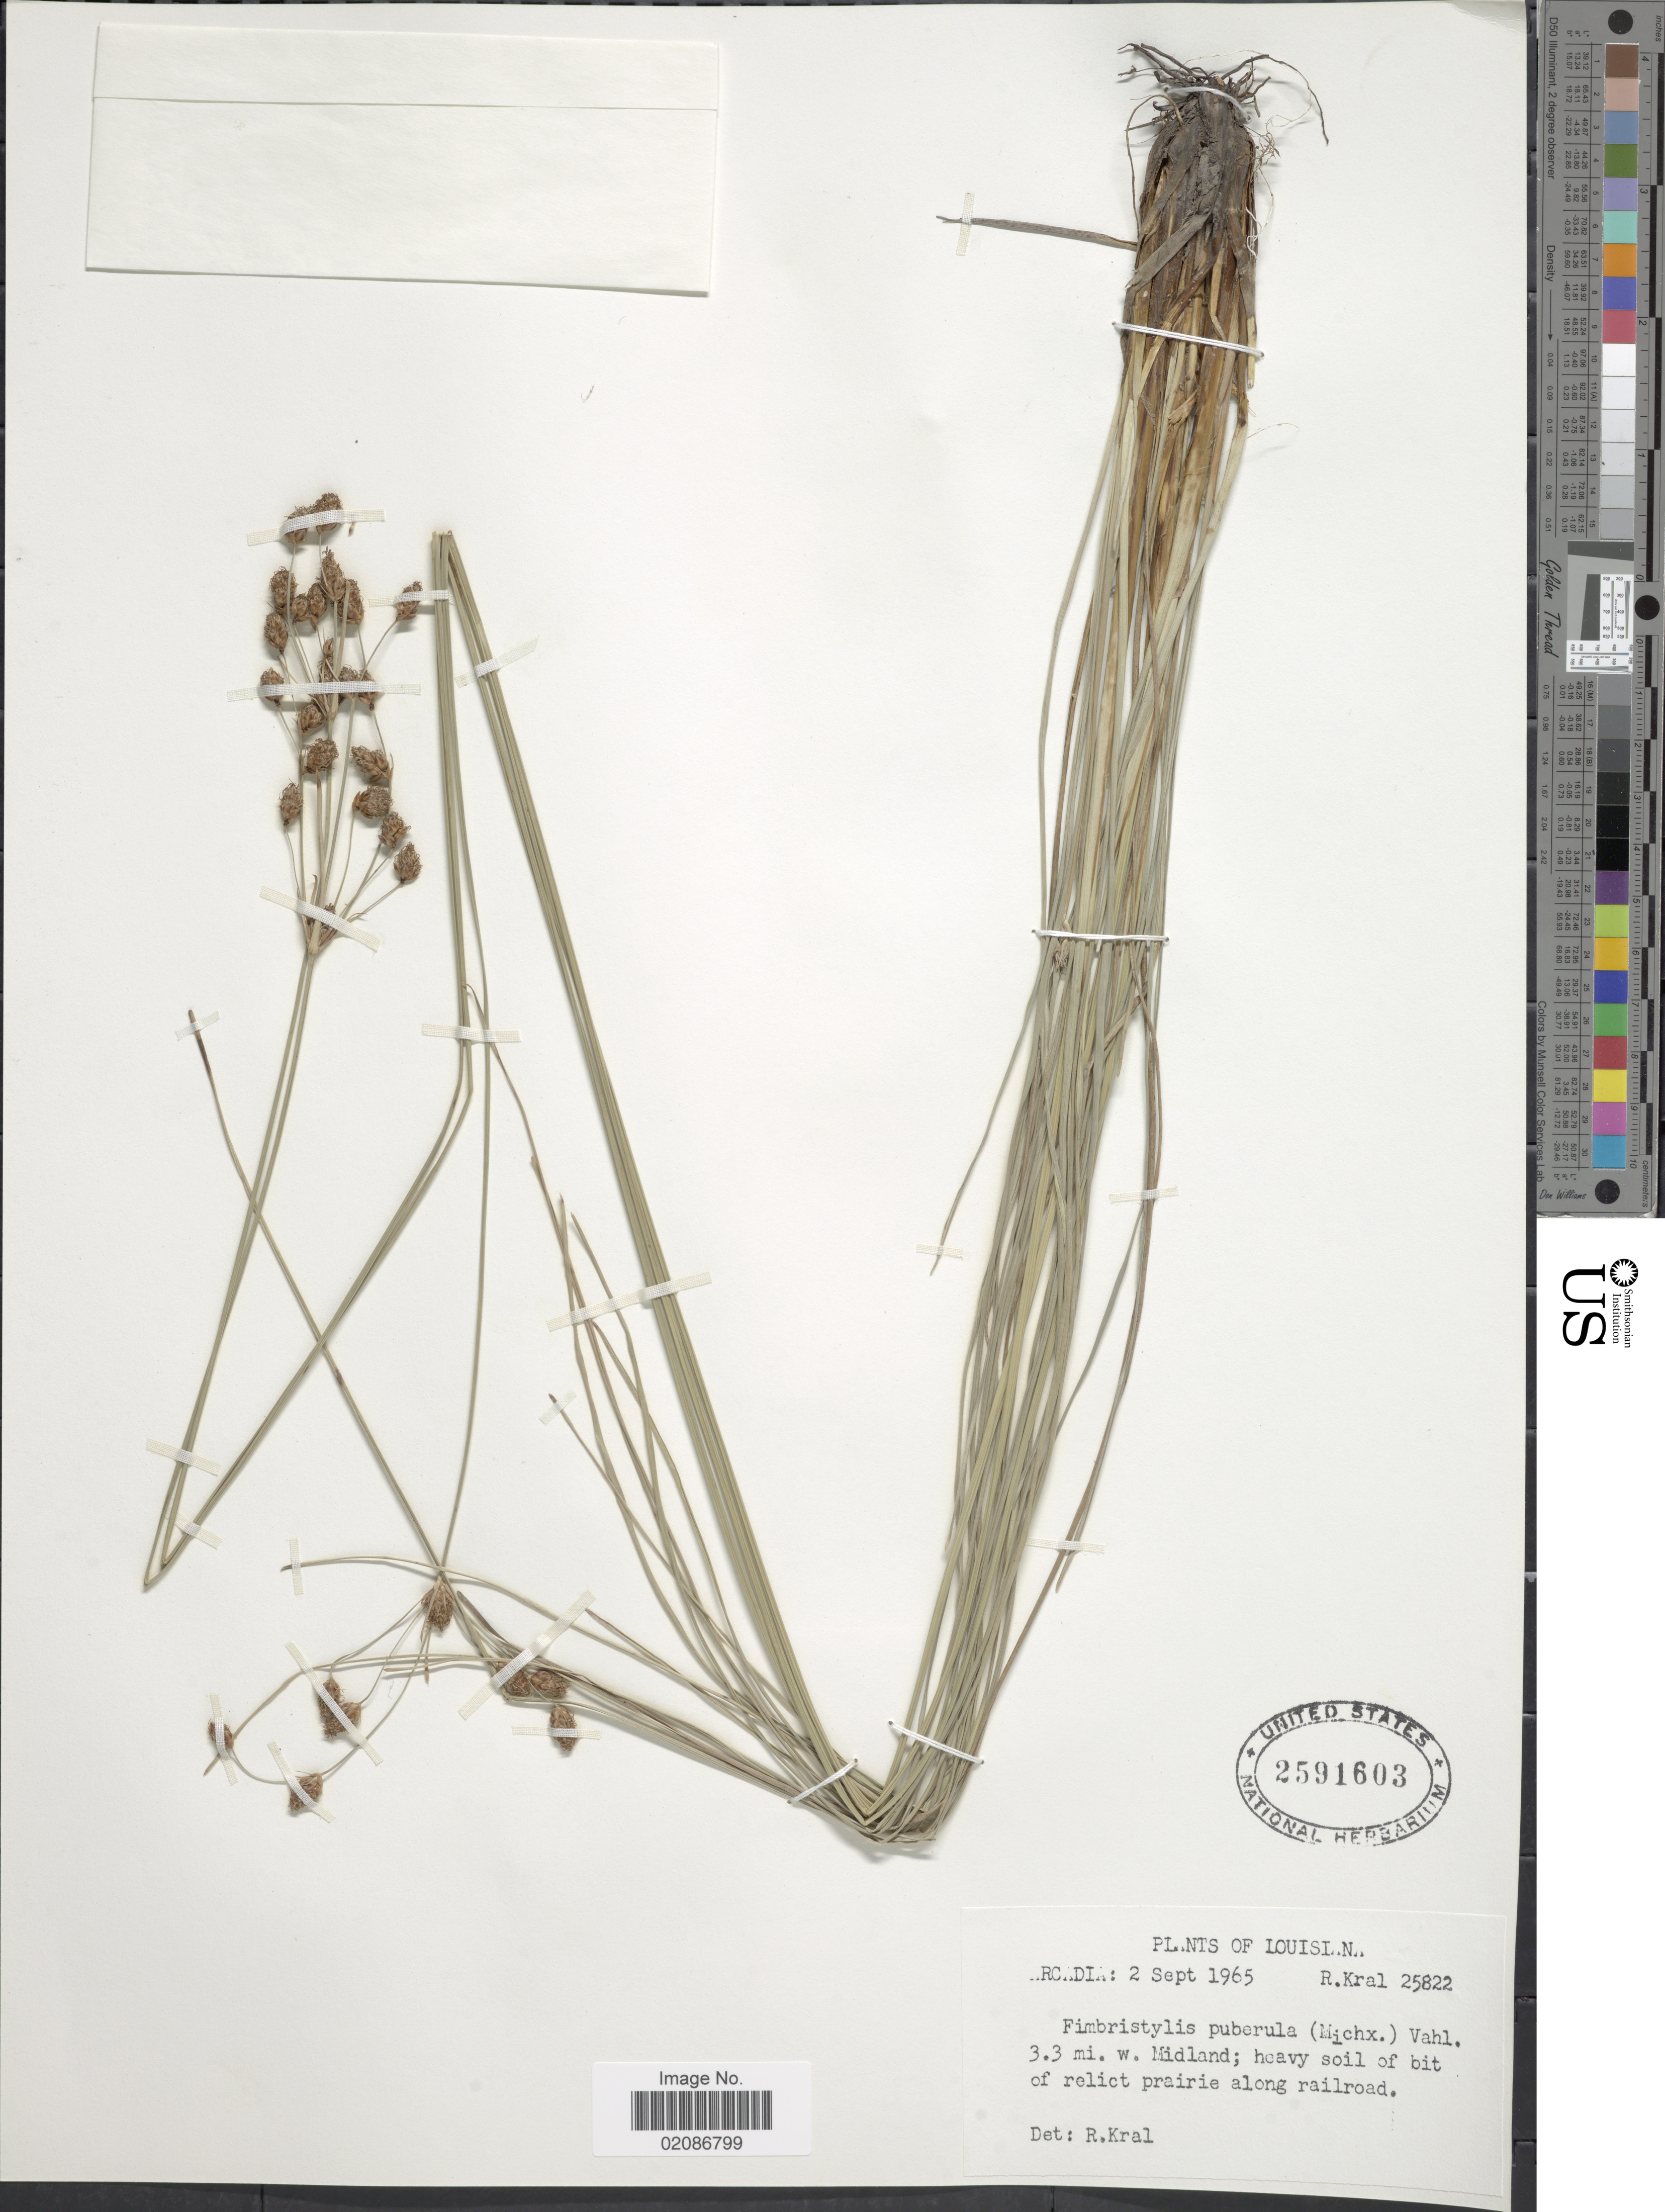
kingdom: Plantae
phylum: Tracheophyta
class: Liliopsida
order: Poales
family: Cyperaceae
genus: Fimbristylis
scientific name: Fimbristylis puberula var. puberula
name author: (Michx.) Vahl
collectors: R. Kral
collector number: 25822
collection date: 1965-09-02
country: United States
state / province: Louisiana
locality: Arcadia 3.3. mi. w. Midland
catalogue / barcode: US 2591603